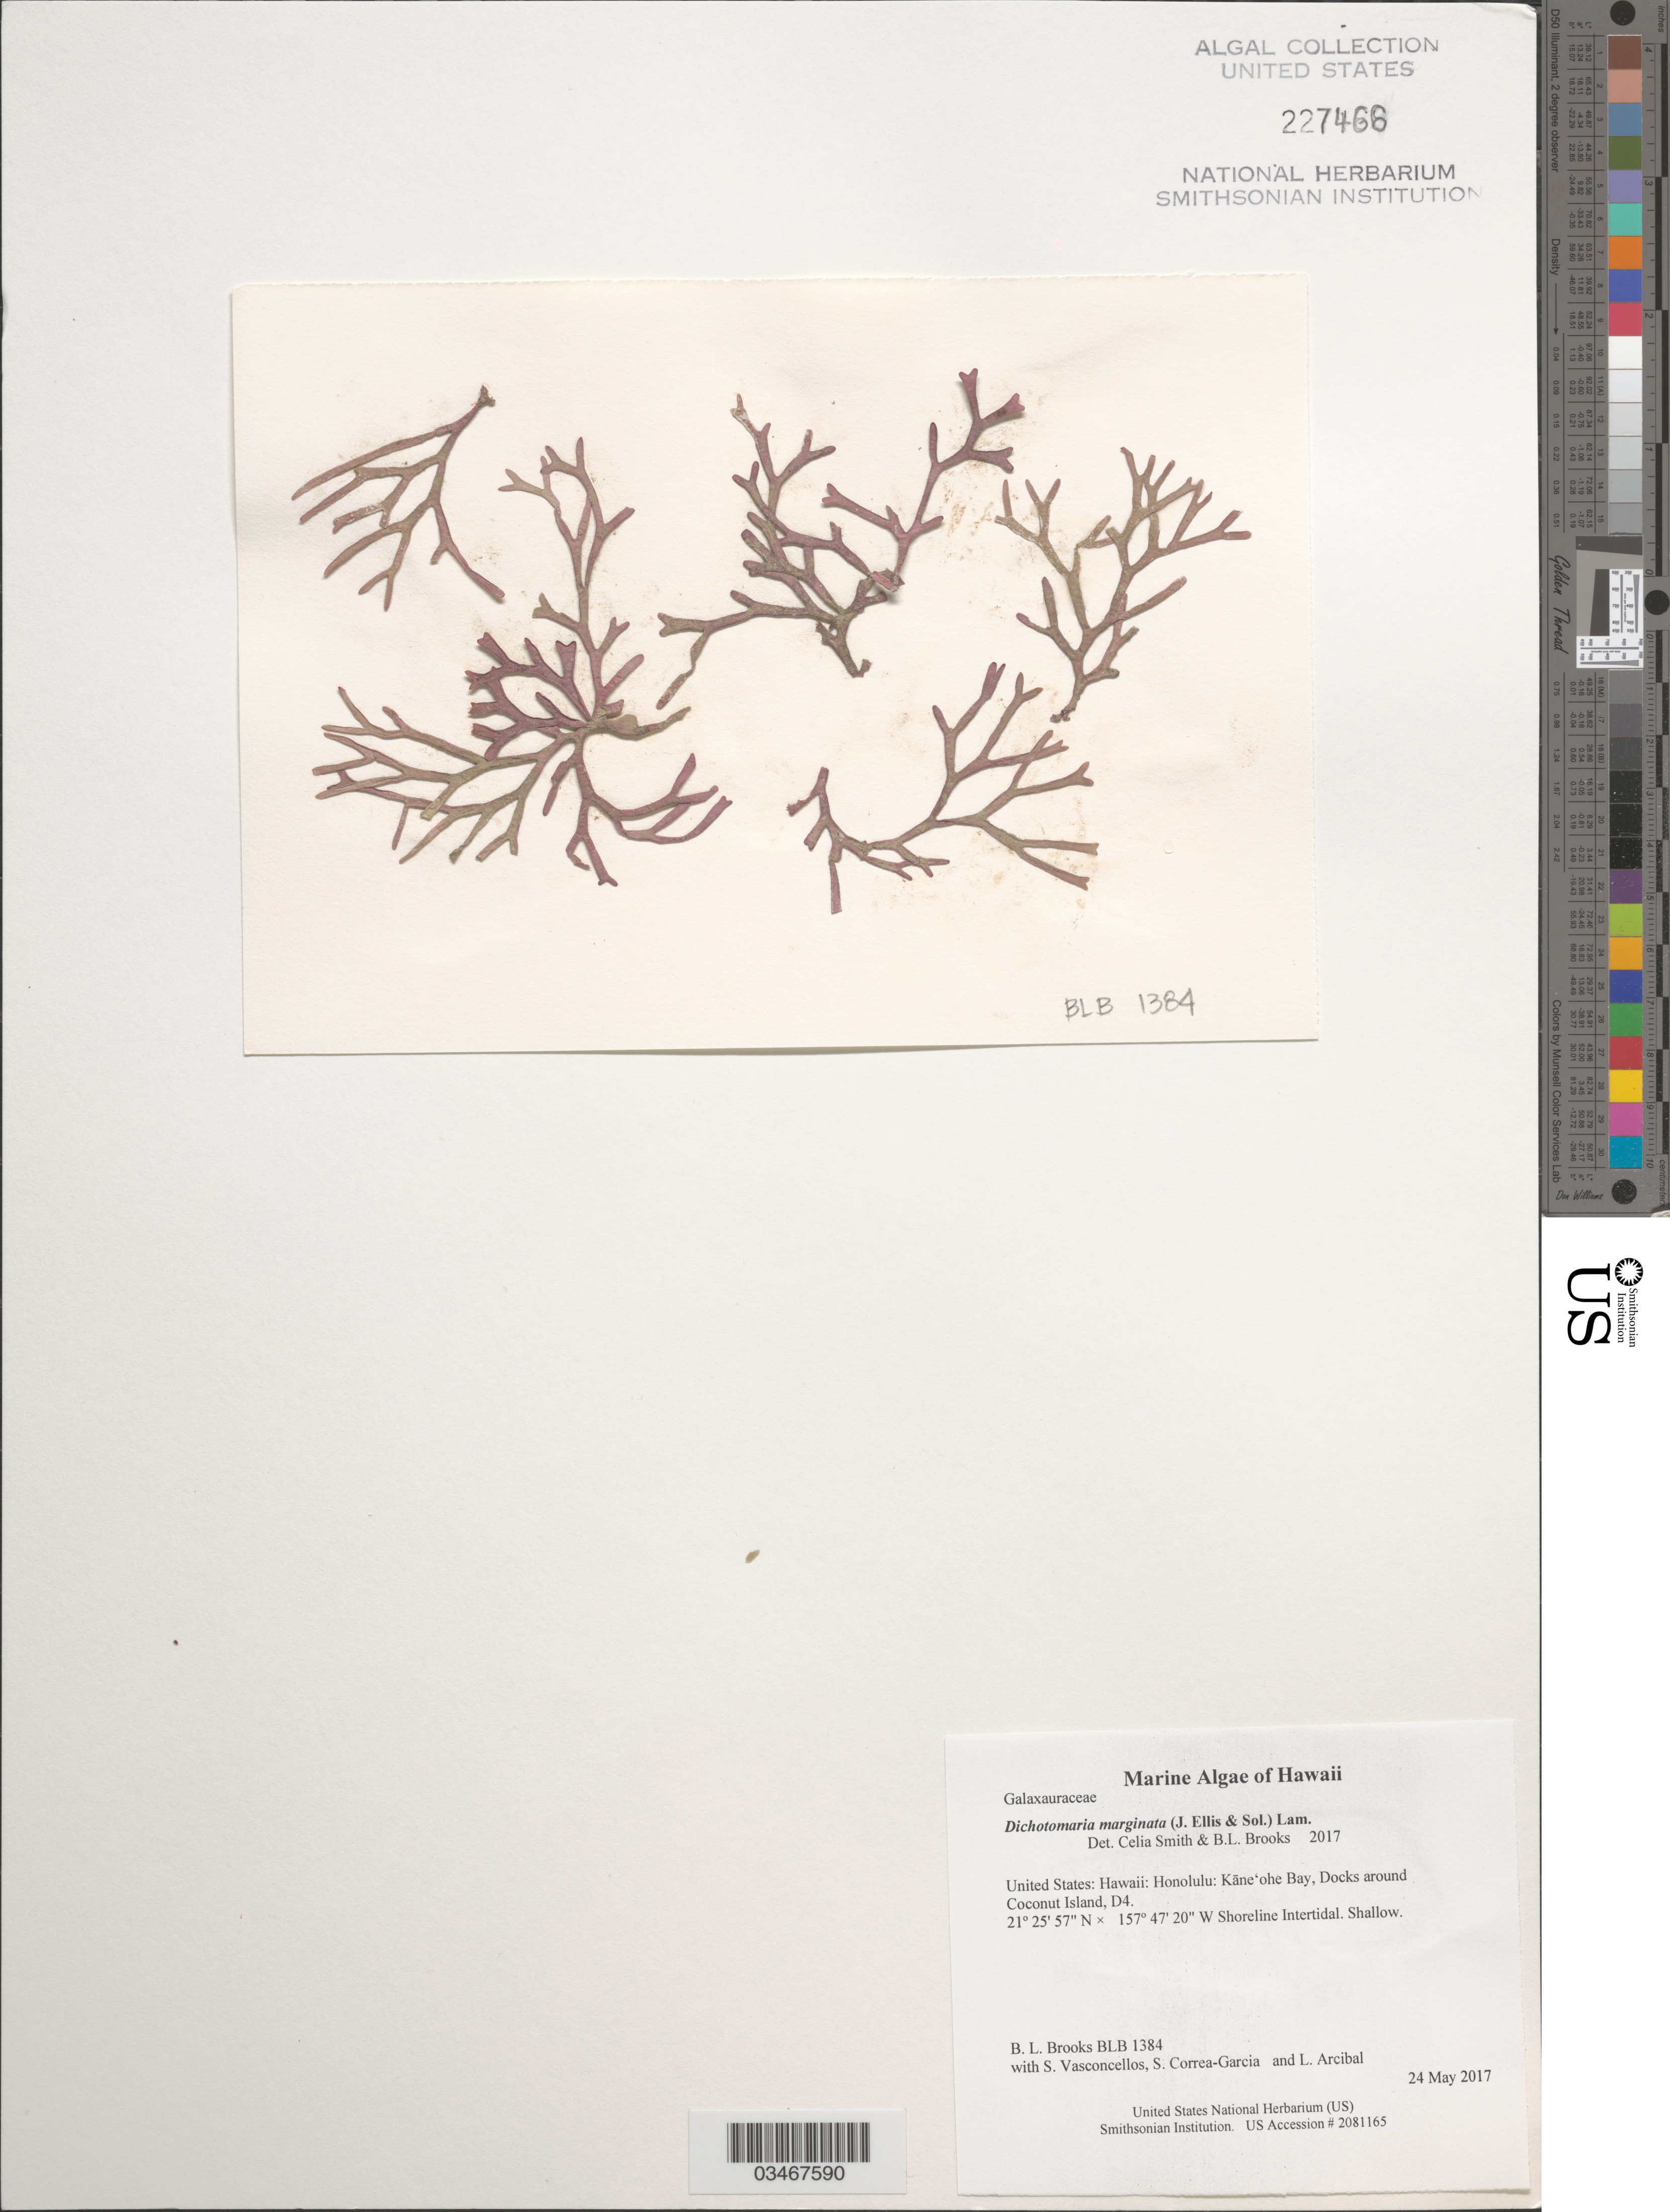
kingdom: Plantae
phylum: Rhodophyta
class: Florideophyceae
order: Nemaliales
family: Galaxauraceae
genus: Dichotomaria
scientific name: Dichotomaria marginata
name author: (J. Ellis & Sol.) Lam.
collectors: B. Brooks, S. Vasconcellos, S. Correa-Garcia & L. Arcibal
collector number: BLB 1384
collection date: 2017-05-24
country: United States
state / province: Hawaii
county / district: Honolulu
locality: Honolulu: Kāne'ohe Bay, Docks around Coconut Island, D4.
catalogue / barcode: US 227466